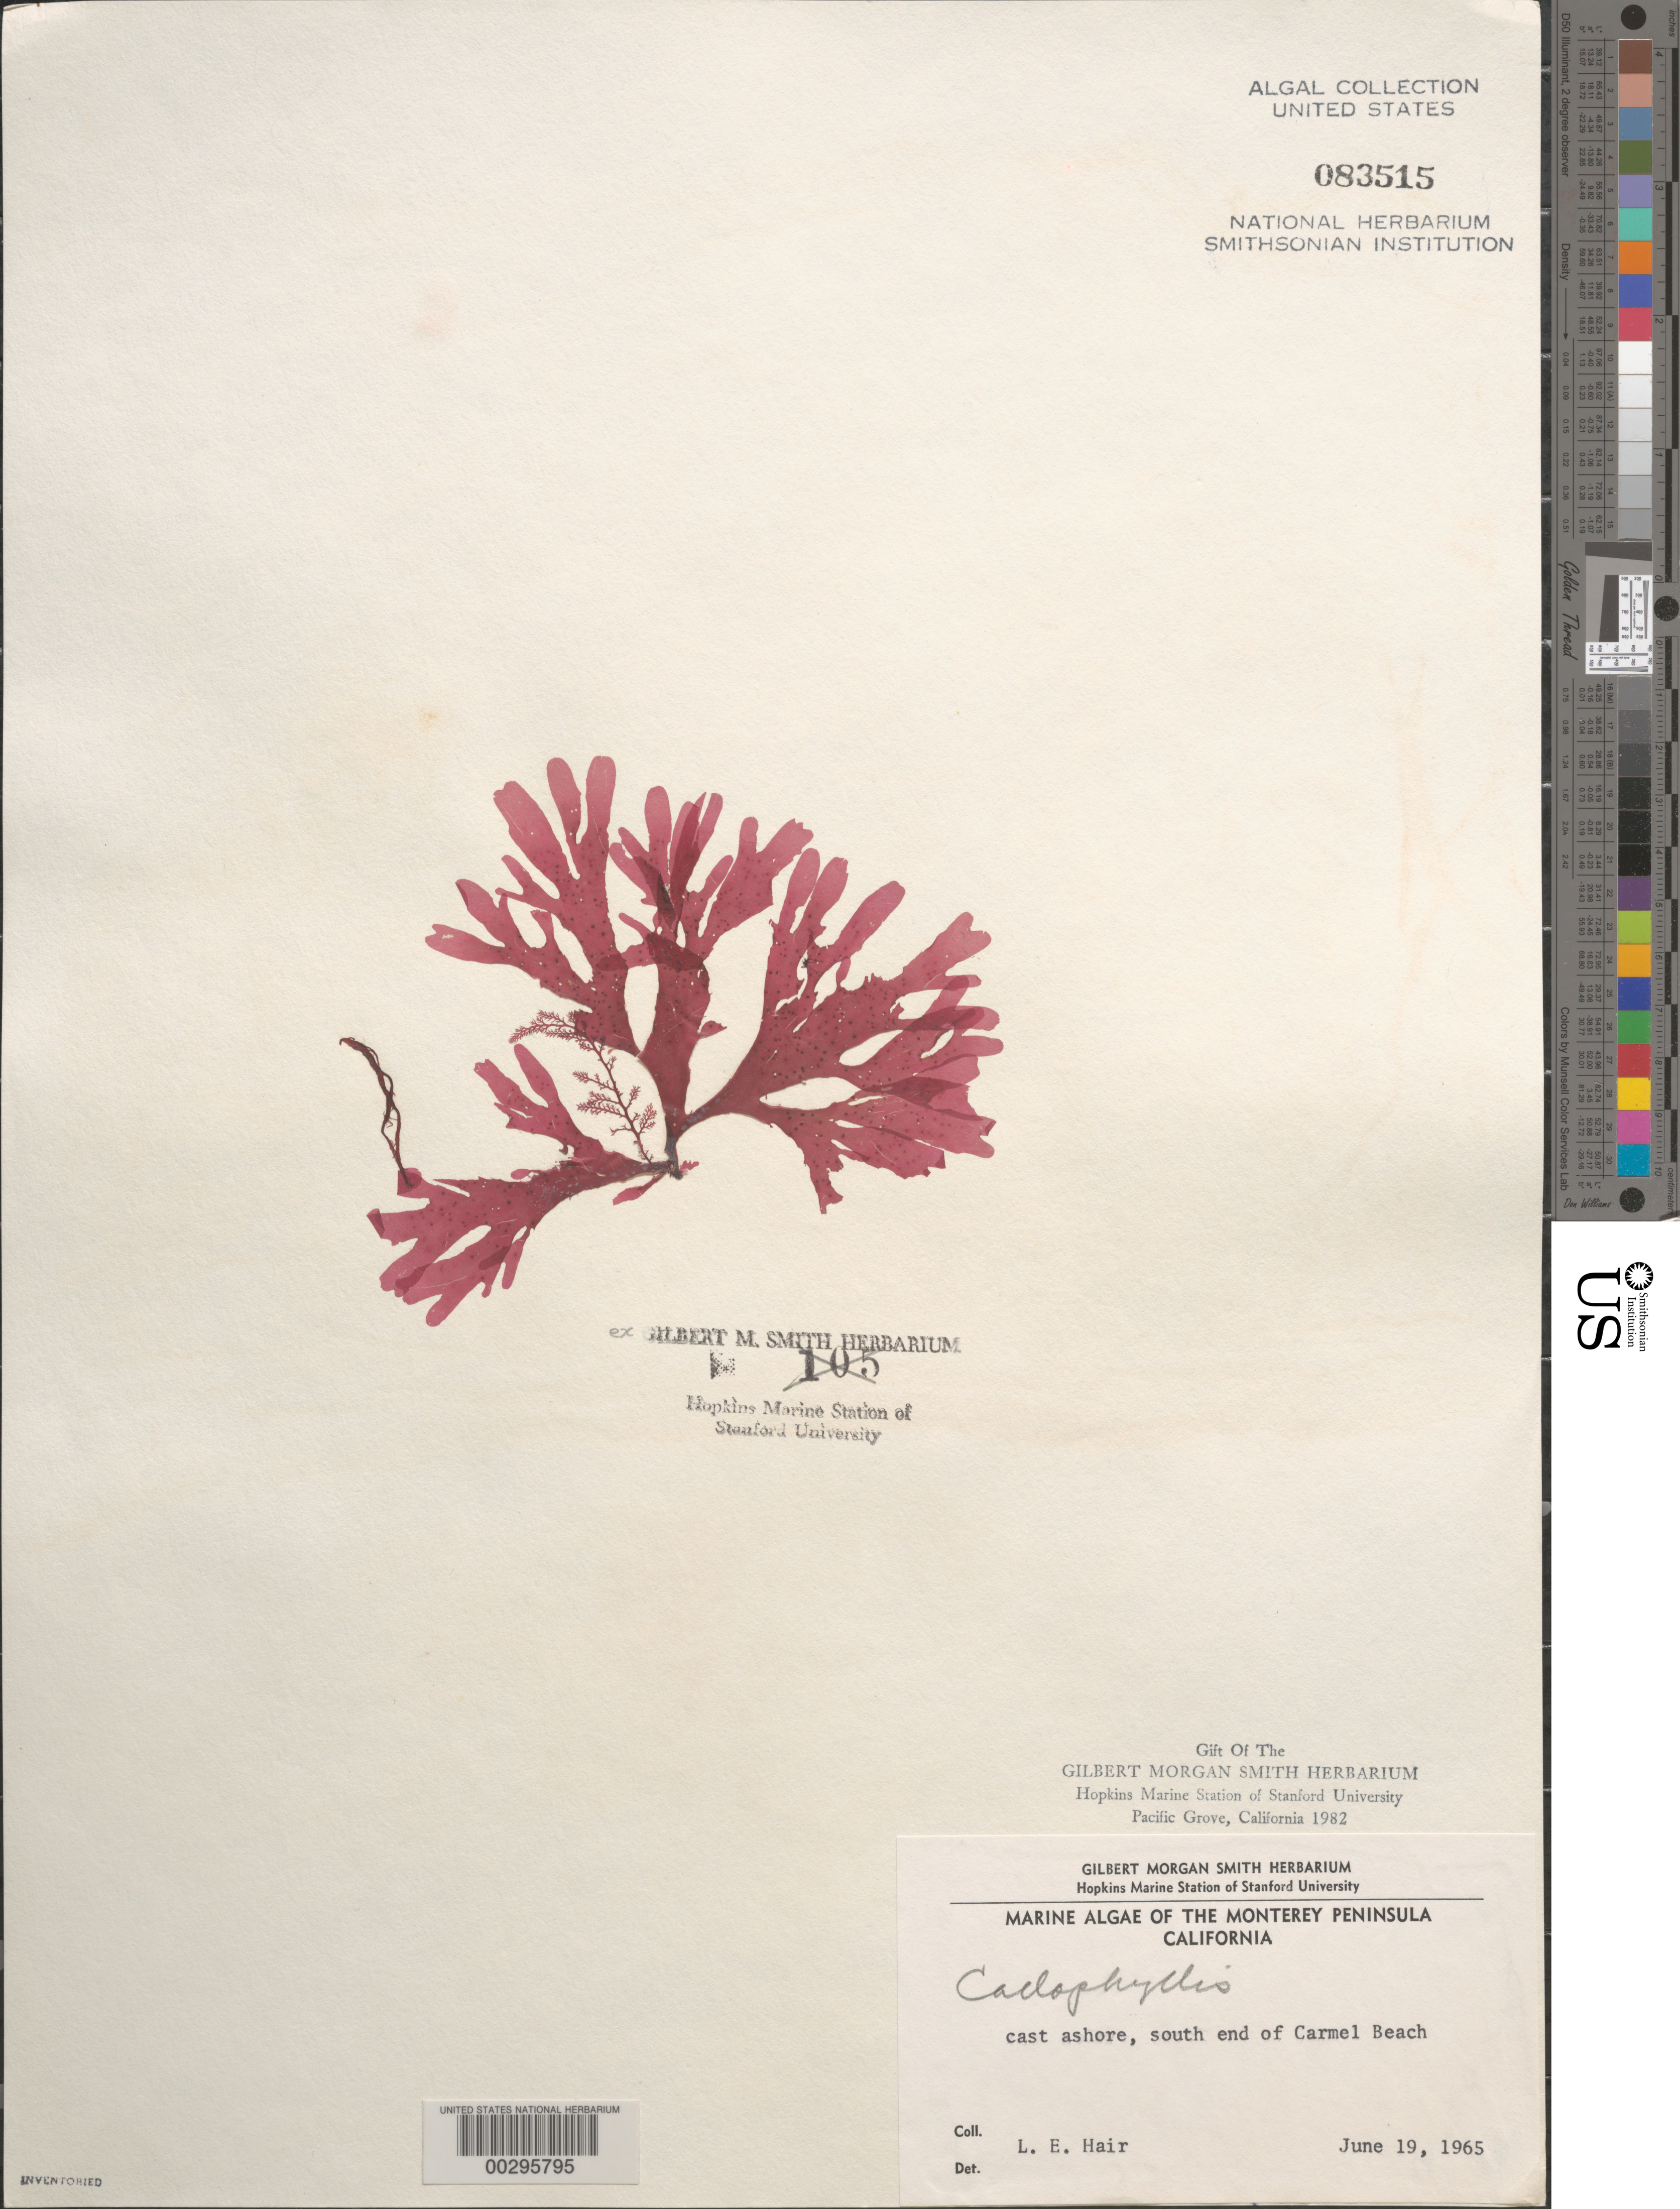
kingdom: Plantae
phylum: Rhodophyta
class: Florideophyceae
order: Gigartinales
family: Kallymeniaceae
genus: Callophyllis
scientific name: Callophyllis sp.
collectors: L. Hair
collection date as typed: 19 Jun 1965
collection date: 1965-06-19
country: United States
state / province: California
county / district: Monterey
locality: Carmel Beach, south end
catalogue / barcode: US 83515